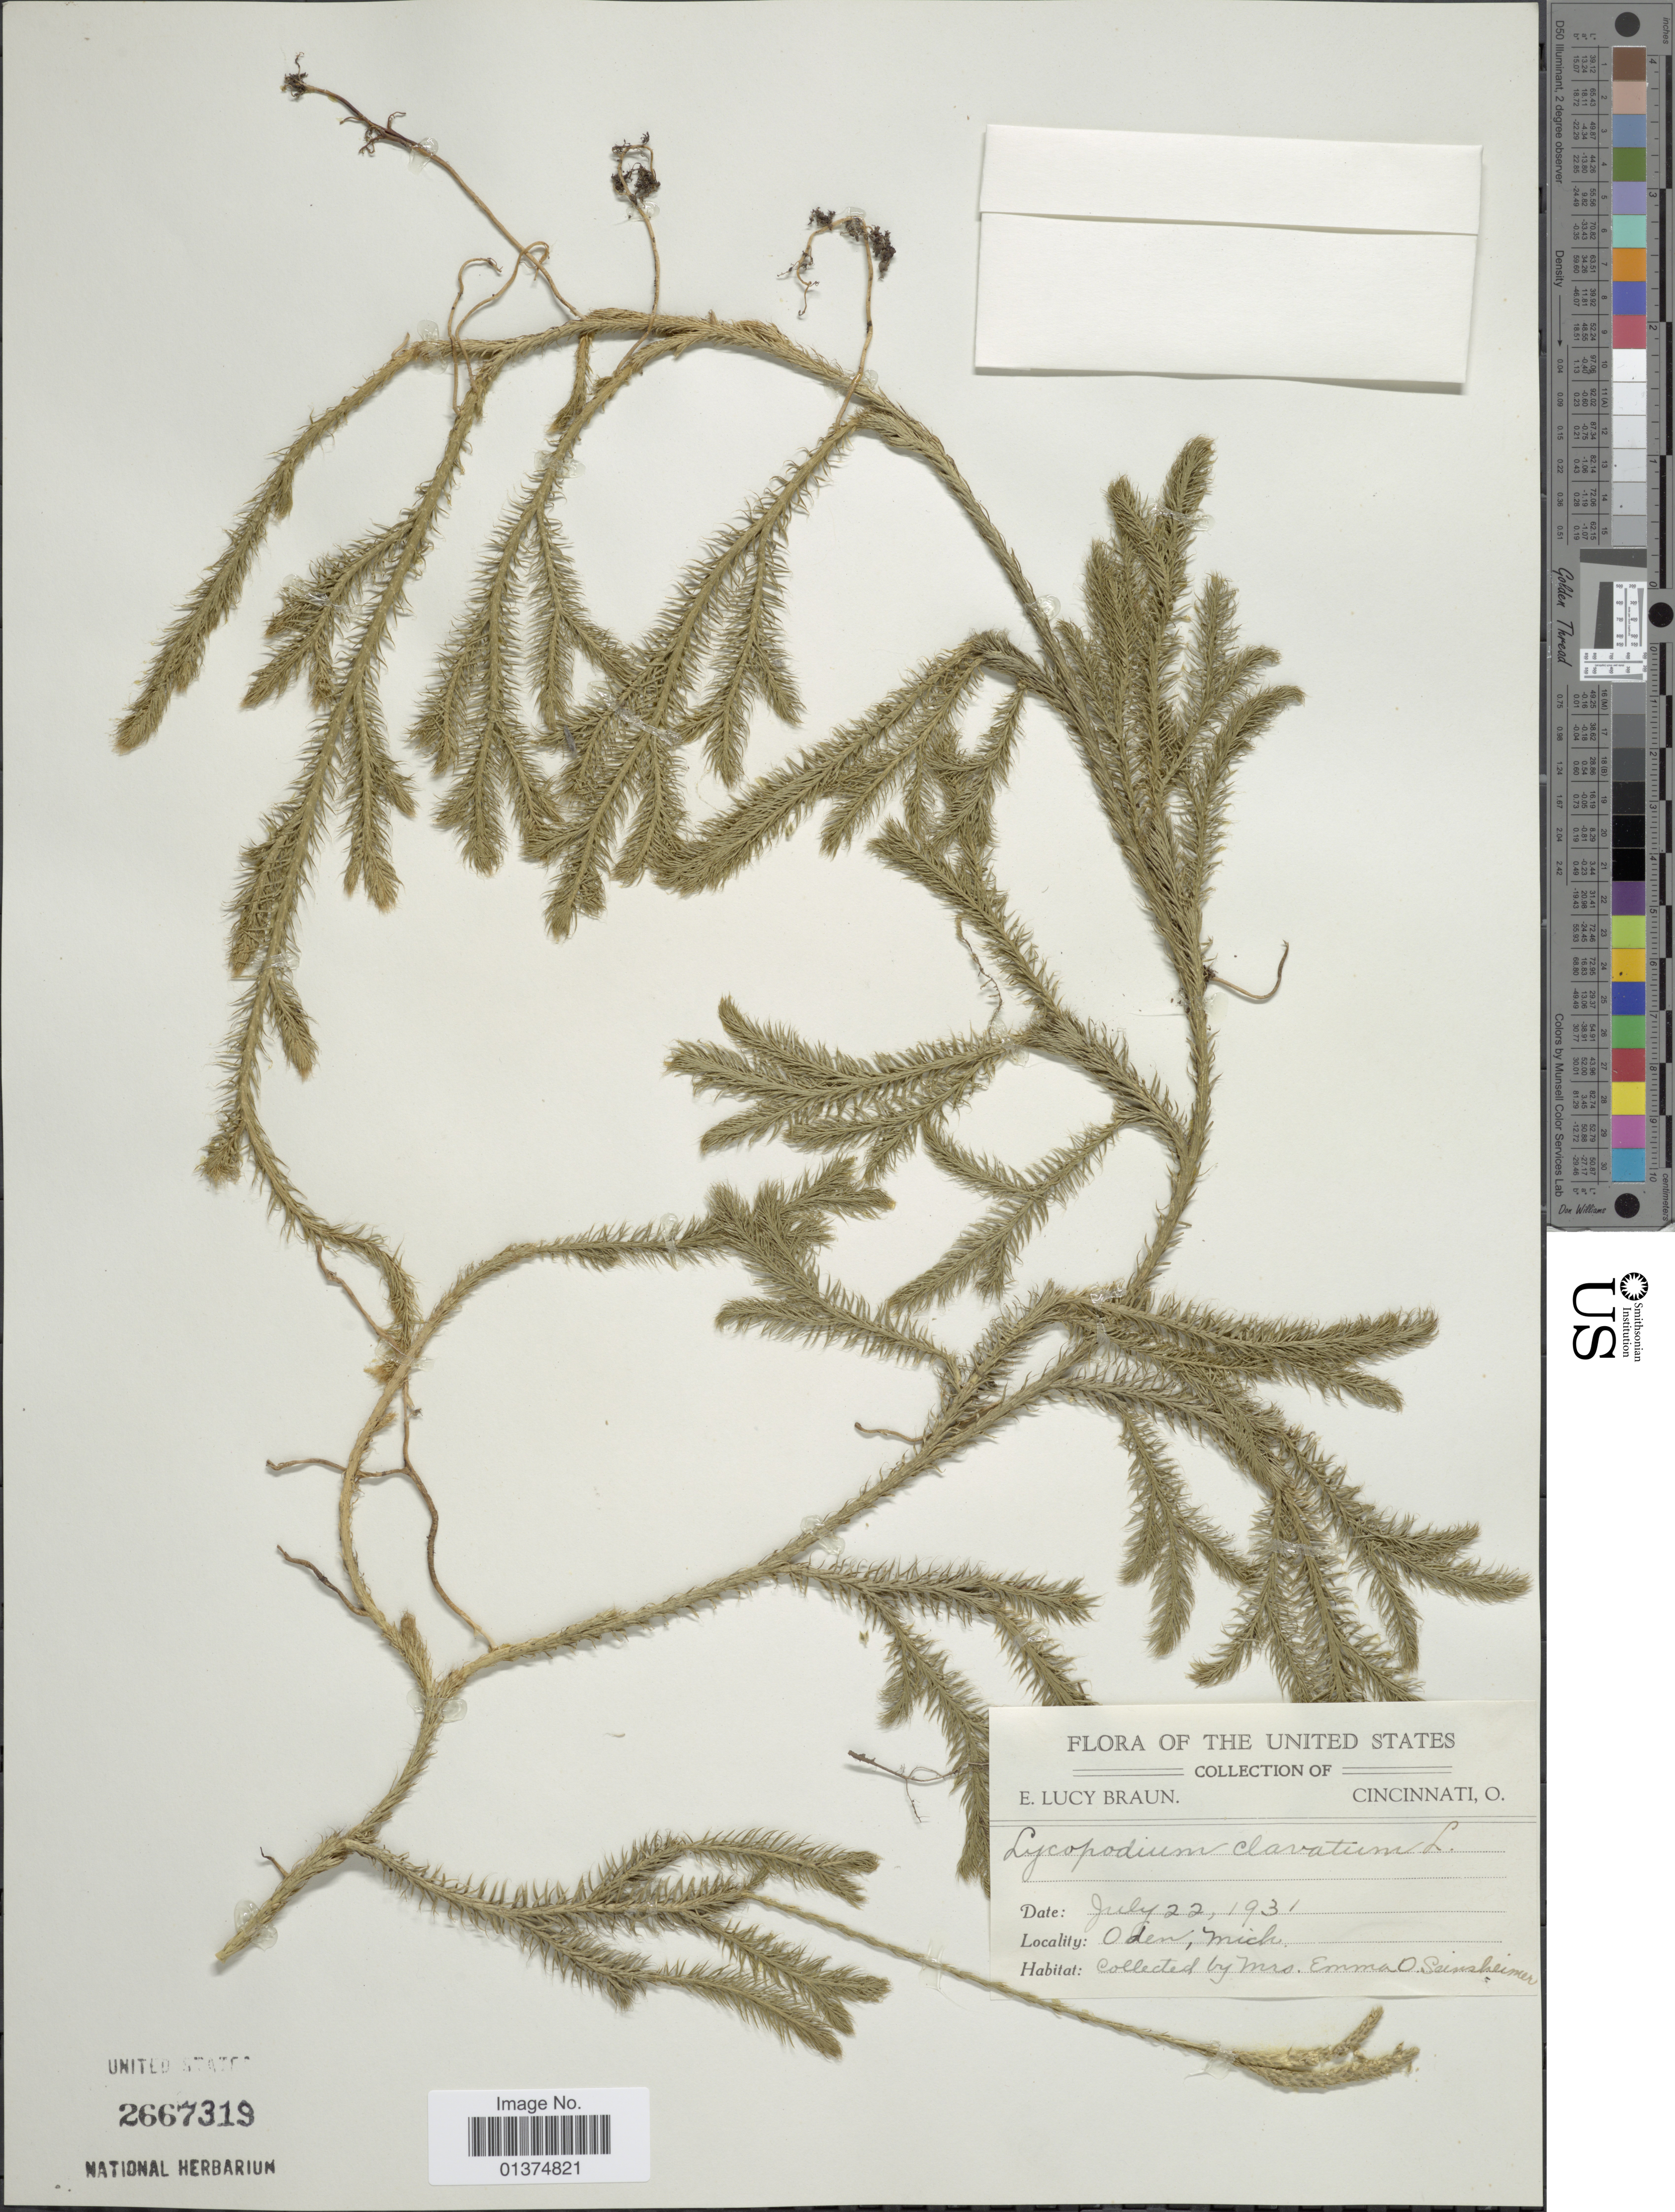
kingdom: Plantae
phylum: Tracheophyta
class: Lycopodiopsida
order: Lycopodiales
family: Lycopodiaceae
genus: Lycopodium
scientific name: Lycopodium clavatum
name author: L.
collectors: E. Seinsheimer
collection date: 1931-07-22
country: United States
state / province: Michigan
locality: Oden.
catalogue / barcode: US 2667319